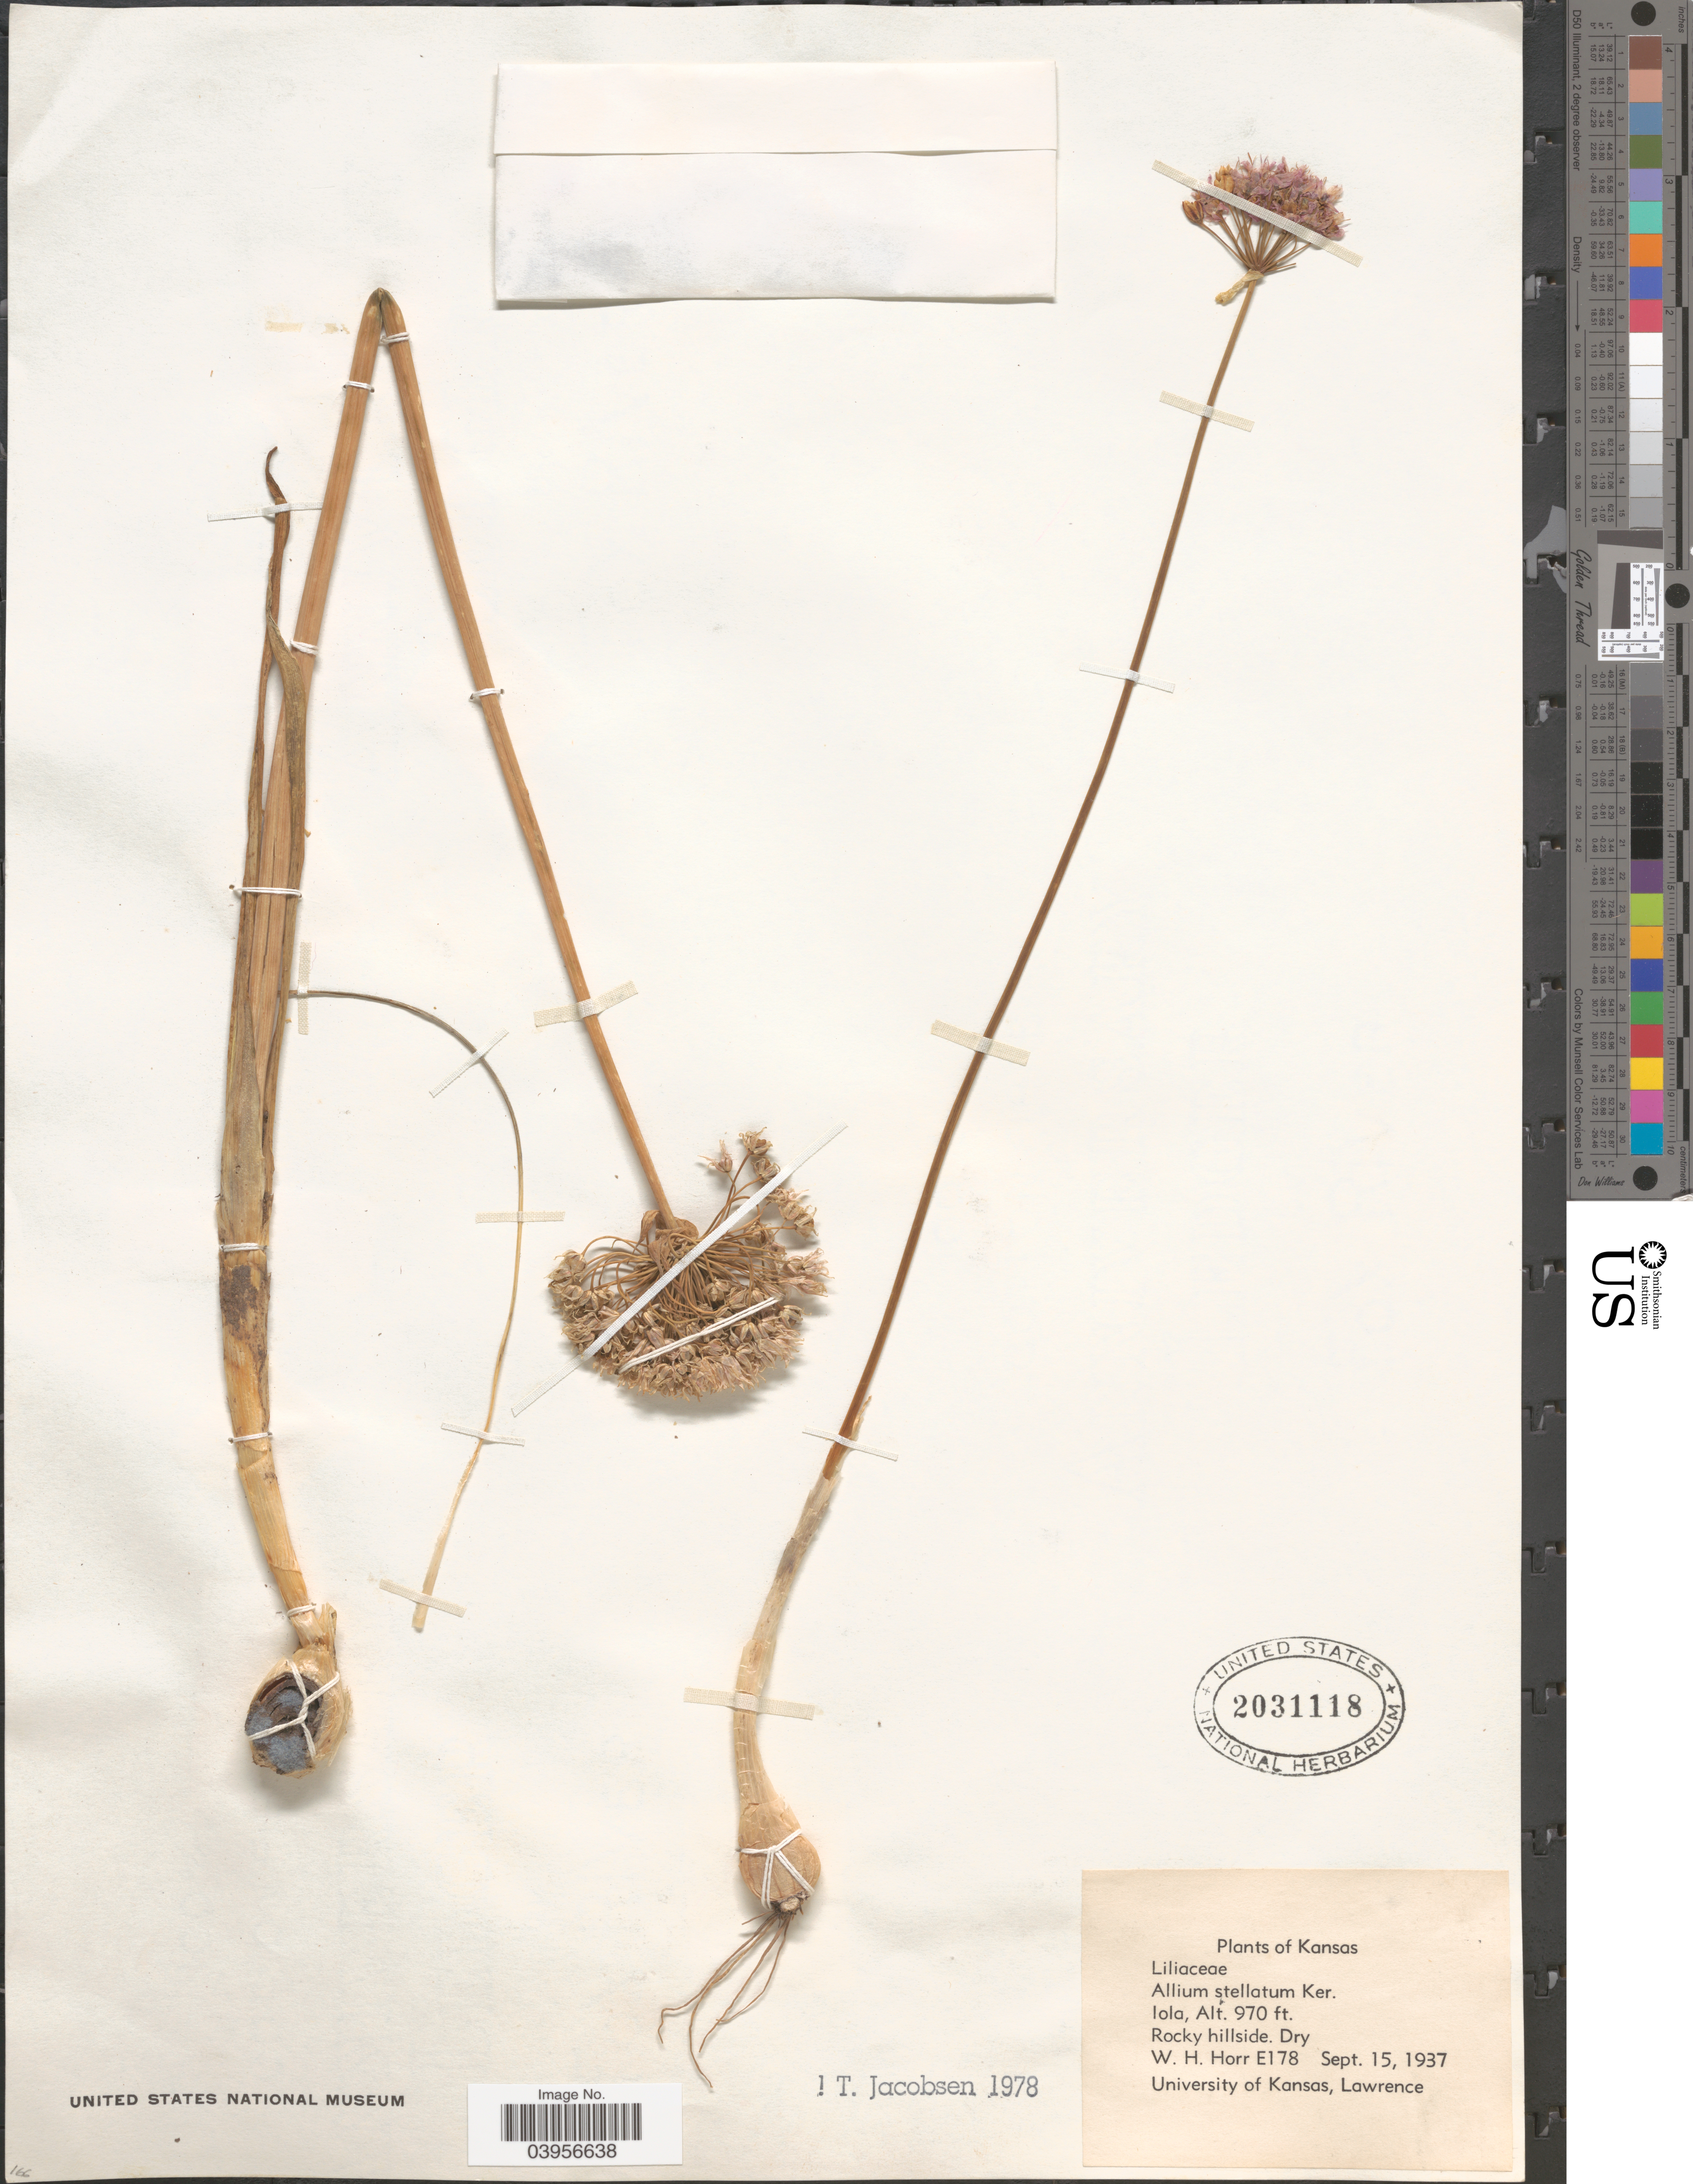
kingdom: Plantae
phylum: Tracheophyta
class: Liliopsida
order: Asparagales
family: Amaryllidaceae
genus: Allium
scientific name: Allium stellatum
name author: Nutt. ex Ker Gawl.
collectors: W. H. Horr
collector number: E178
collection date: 1937-09-15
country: United States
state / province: Kansas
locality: Iola. Rocky hillside. Dry.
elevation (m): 296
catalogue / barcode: US 2031118